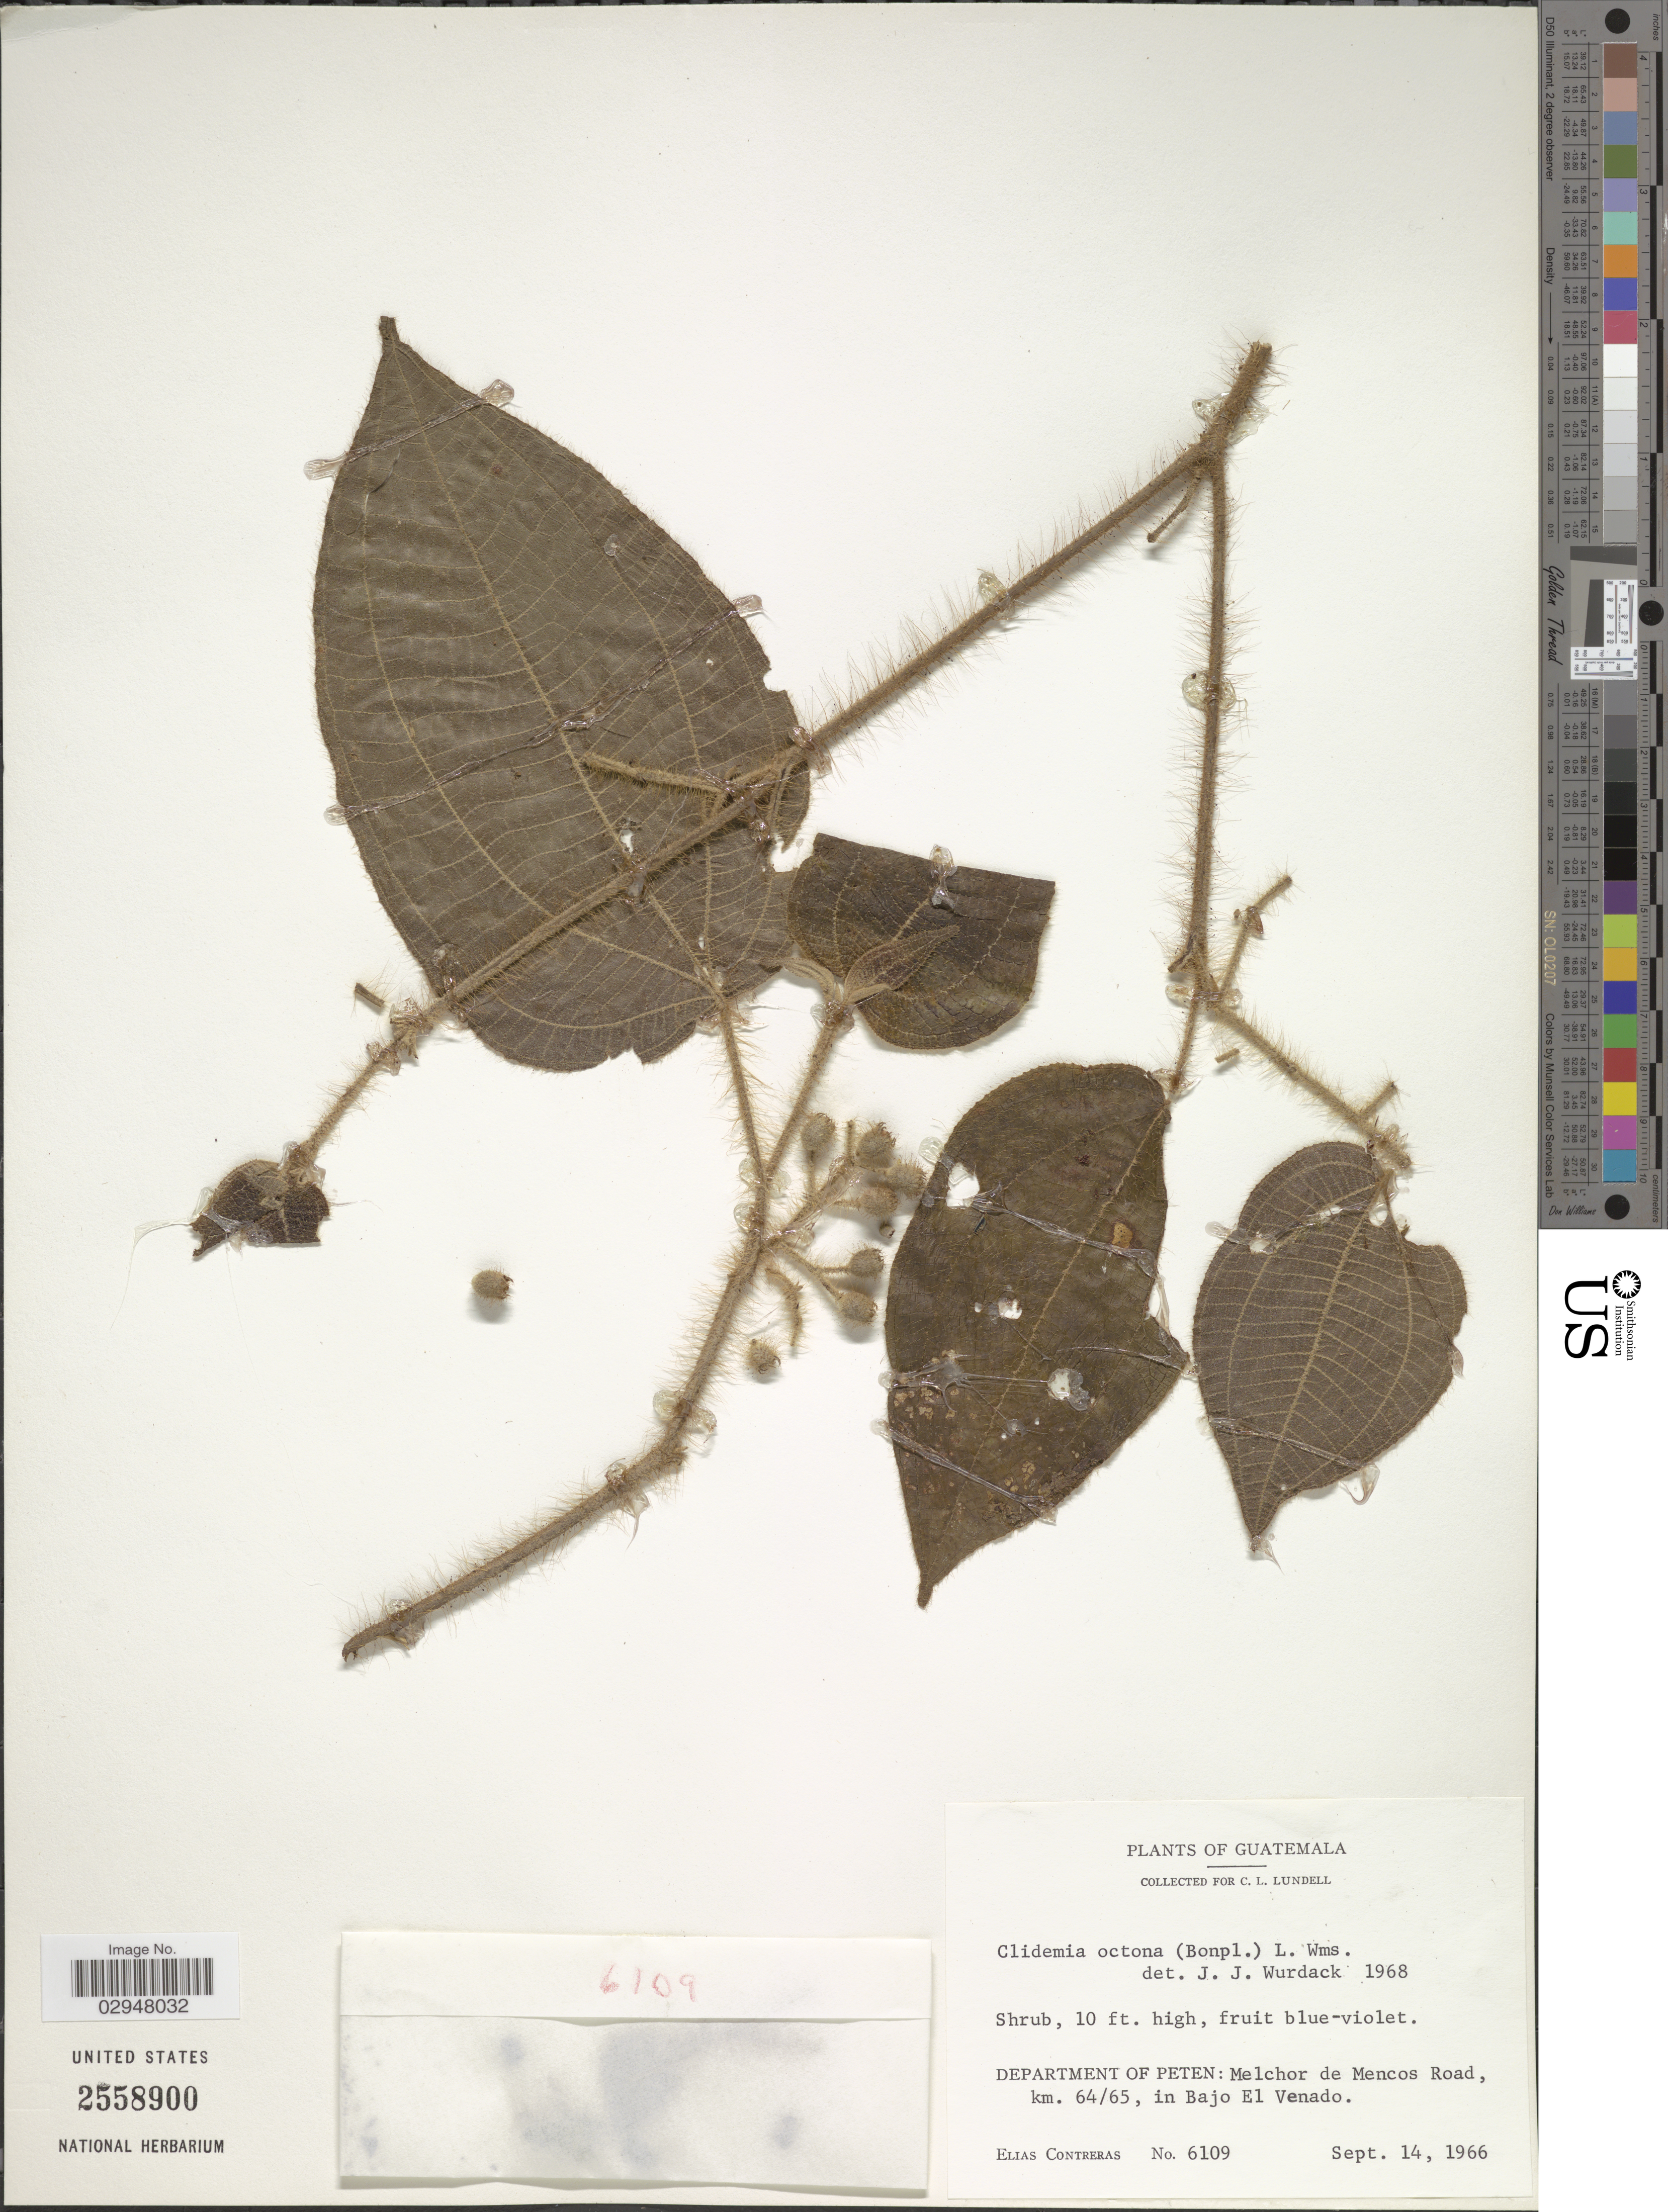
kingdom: Plantae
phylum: Tracheophyta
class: Magnoliopsida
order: Myrtales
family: Melastomataceae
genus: Clidemia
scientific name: Clidemia octona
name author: (Bonpl.) L.O. Williams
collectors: E. Contreras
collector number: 6109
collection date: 1966-09-14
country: Guatemala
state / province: El Petén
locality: Department of Peten, Melchor de Mencos Road, km 64/65, in Bajo El Venado.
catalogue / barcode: US 2558900